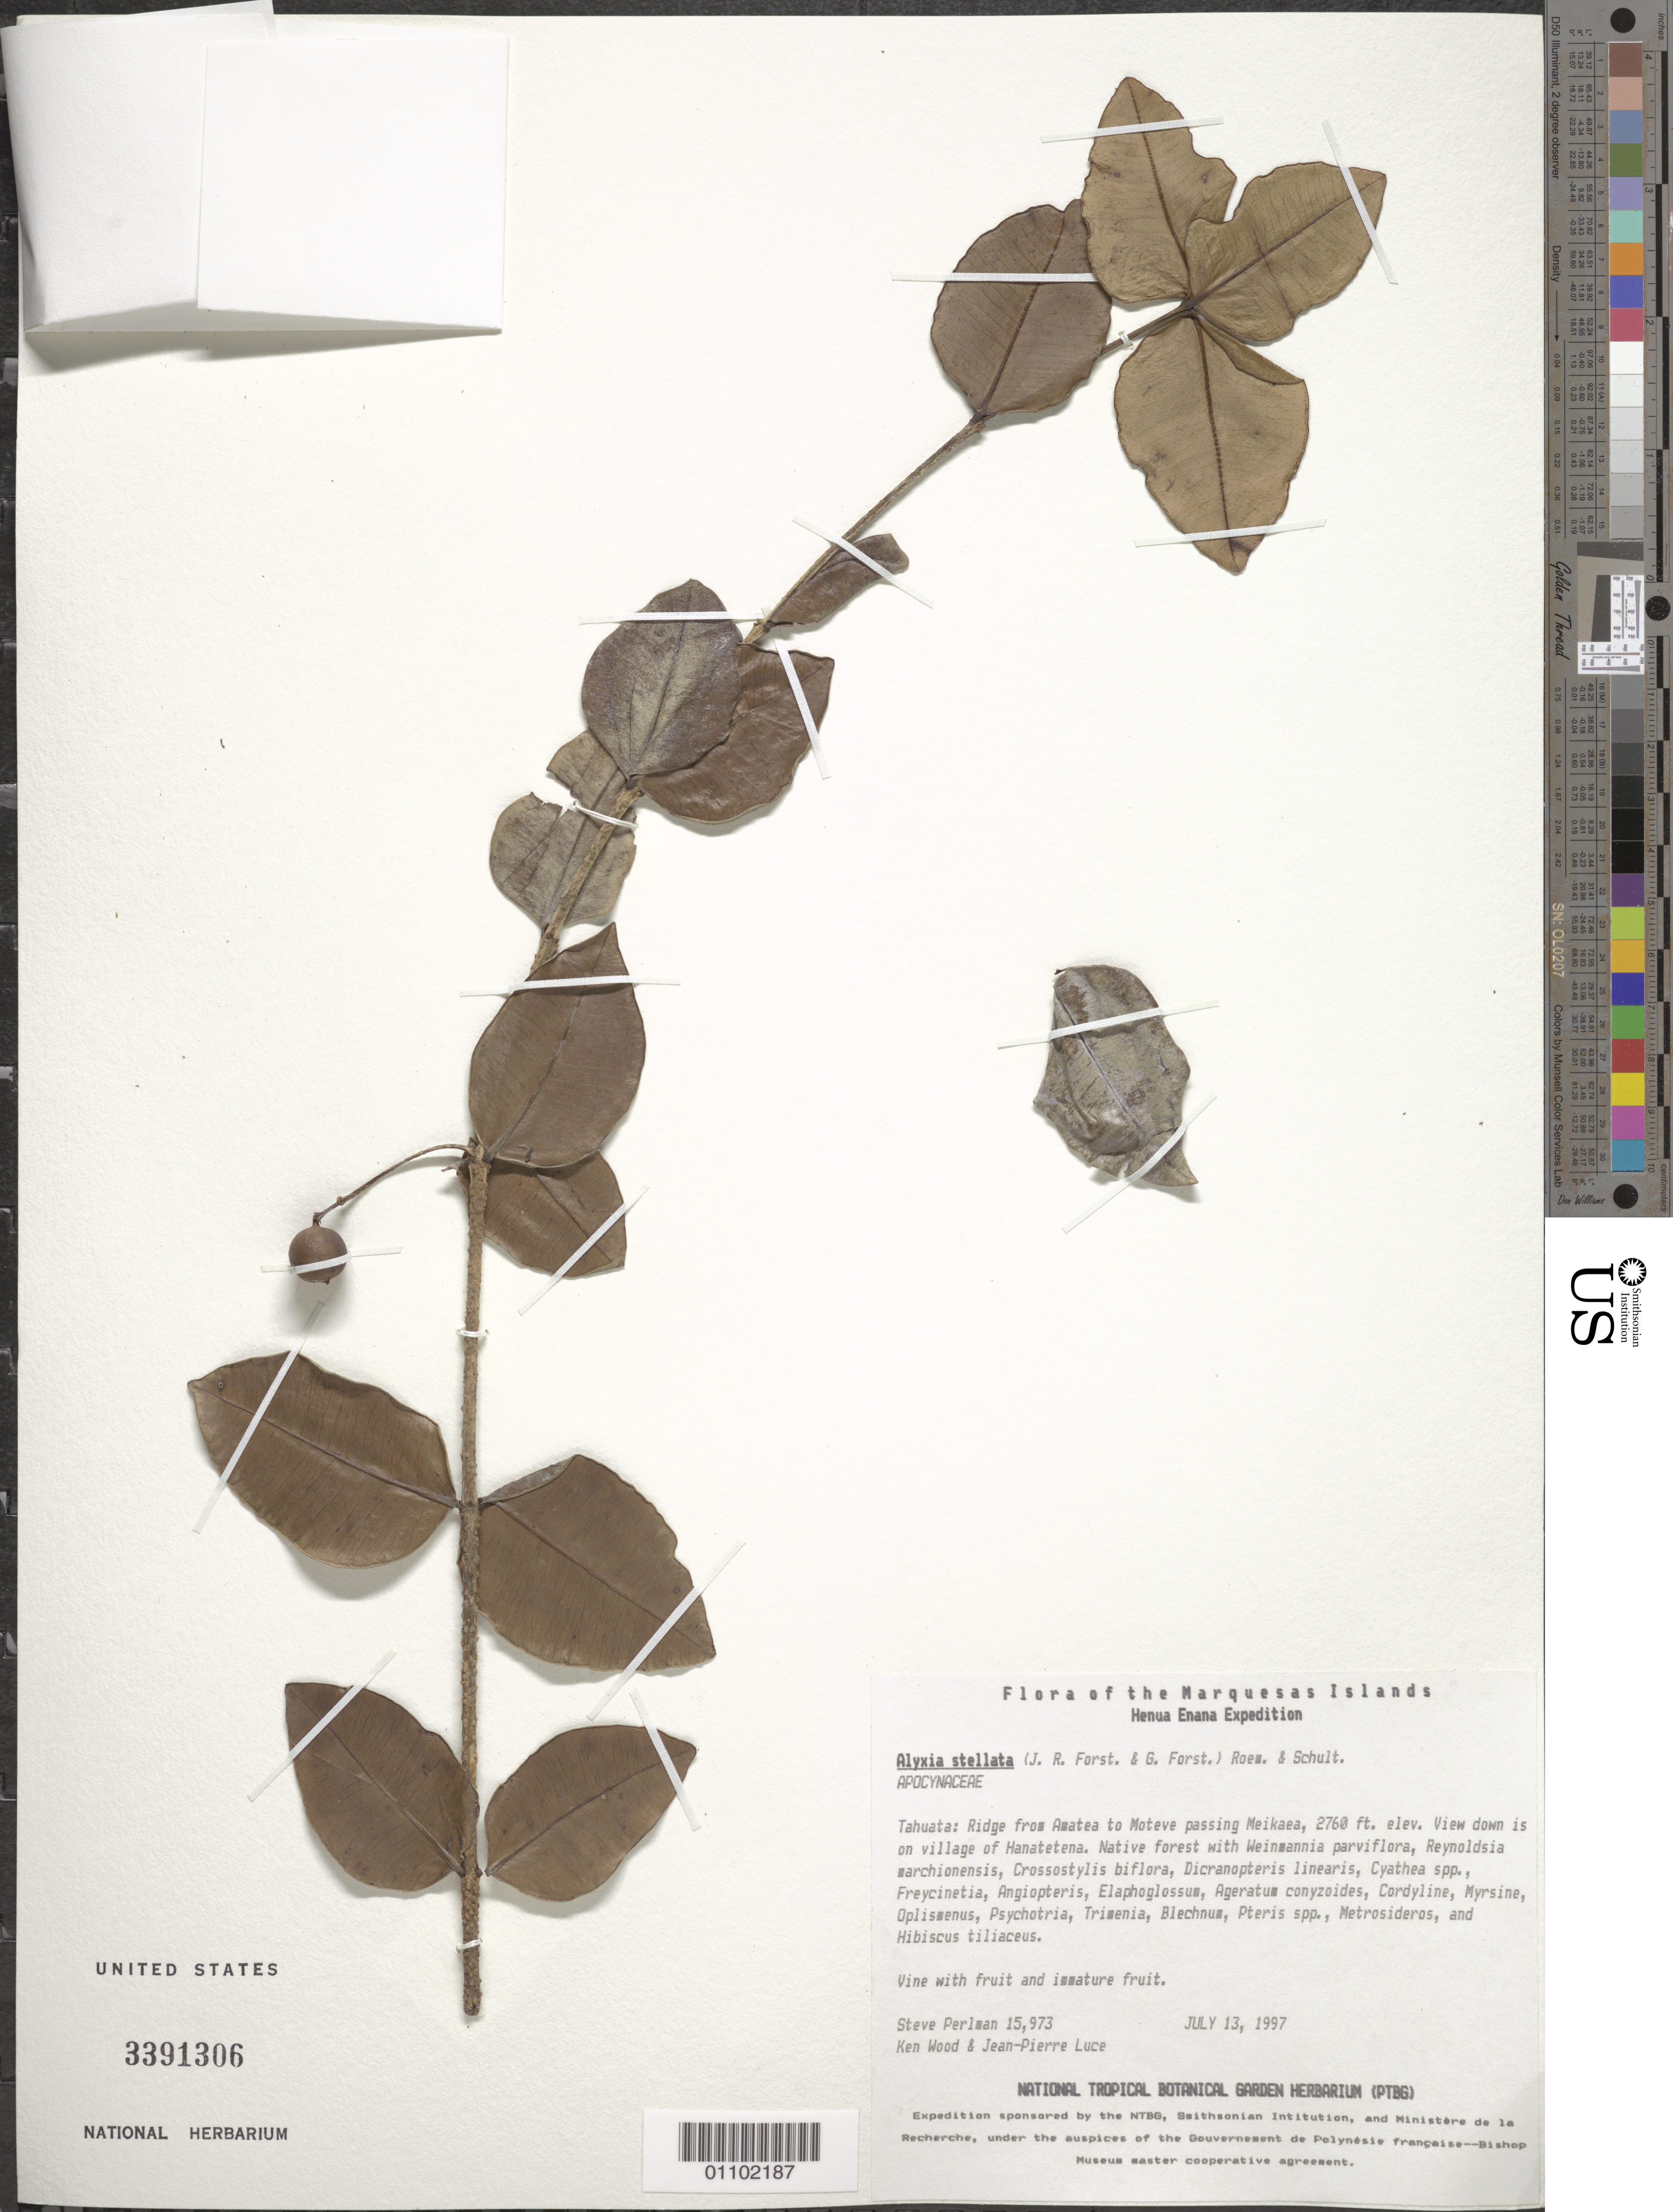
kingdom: Plantae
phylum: Tracheophyta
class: Magnoliopsida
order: Gentianales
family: Apocynaceae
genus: Alyxia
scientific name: Alyxia stellata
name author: (J.R. Forst. & G. Forst.) Roem. & Schult.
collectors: S. P. Perlman, K. R. Wood & J. Luce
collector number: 15973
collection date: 1997-07-13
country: French Polynesia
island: Tahuata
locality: Ridge from Amatea to Moteve passing Meikaea, view down is on village of Hanatetena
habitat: Native forest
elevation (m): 841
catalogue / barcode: US 3391306